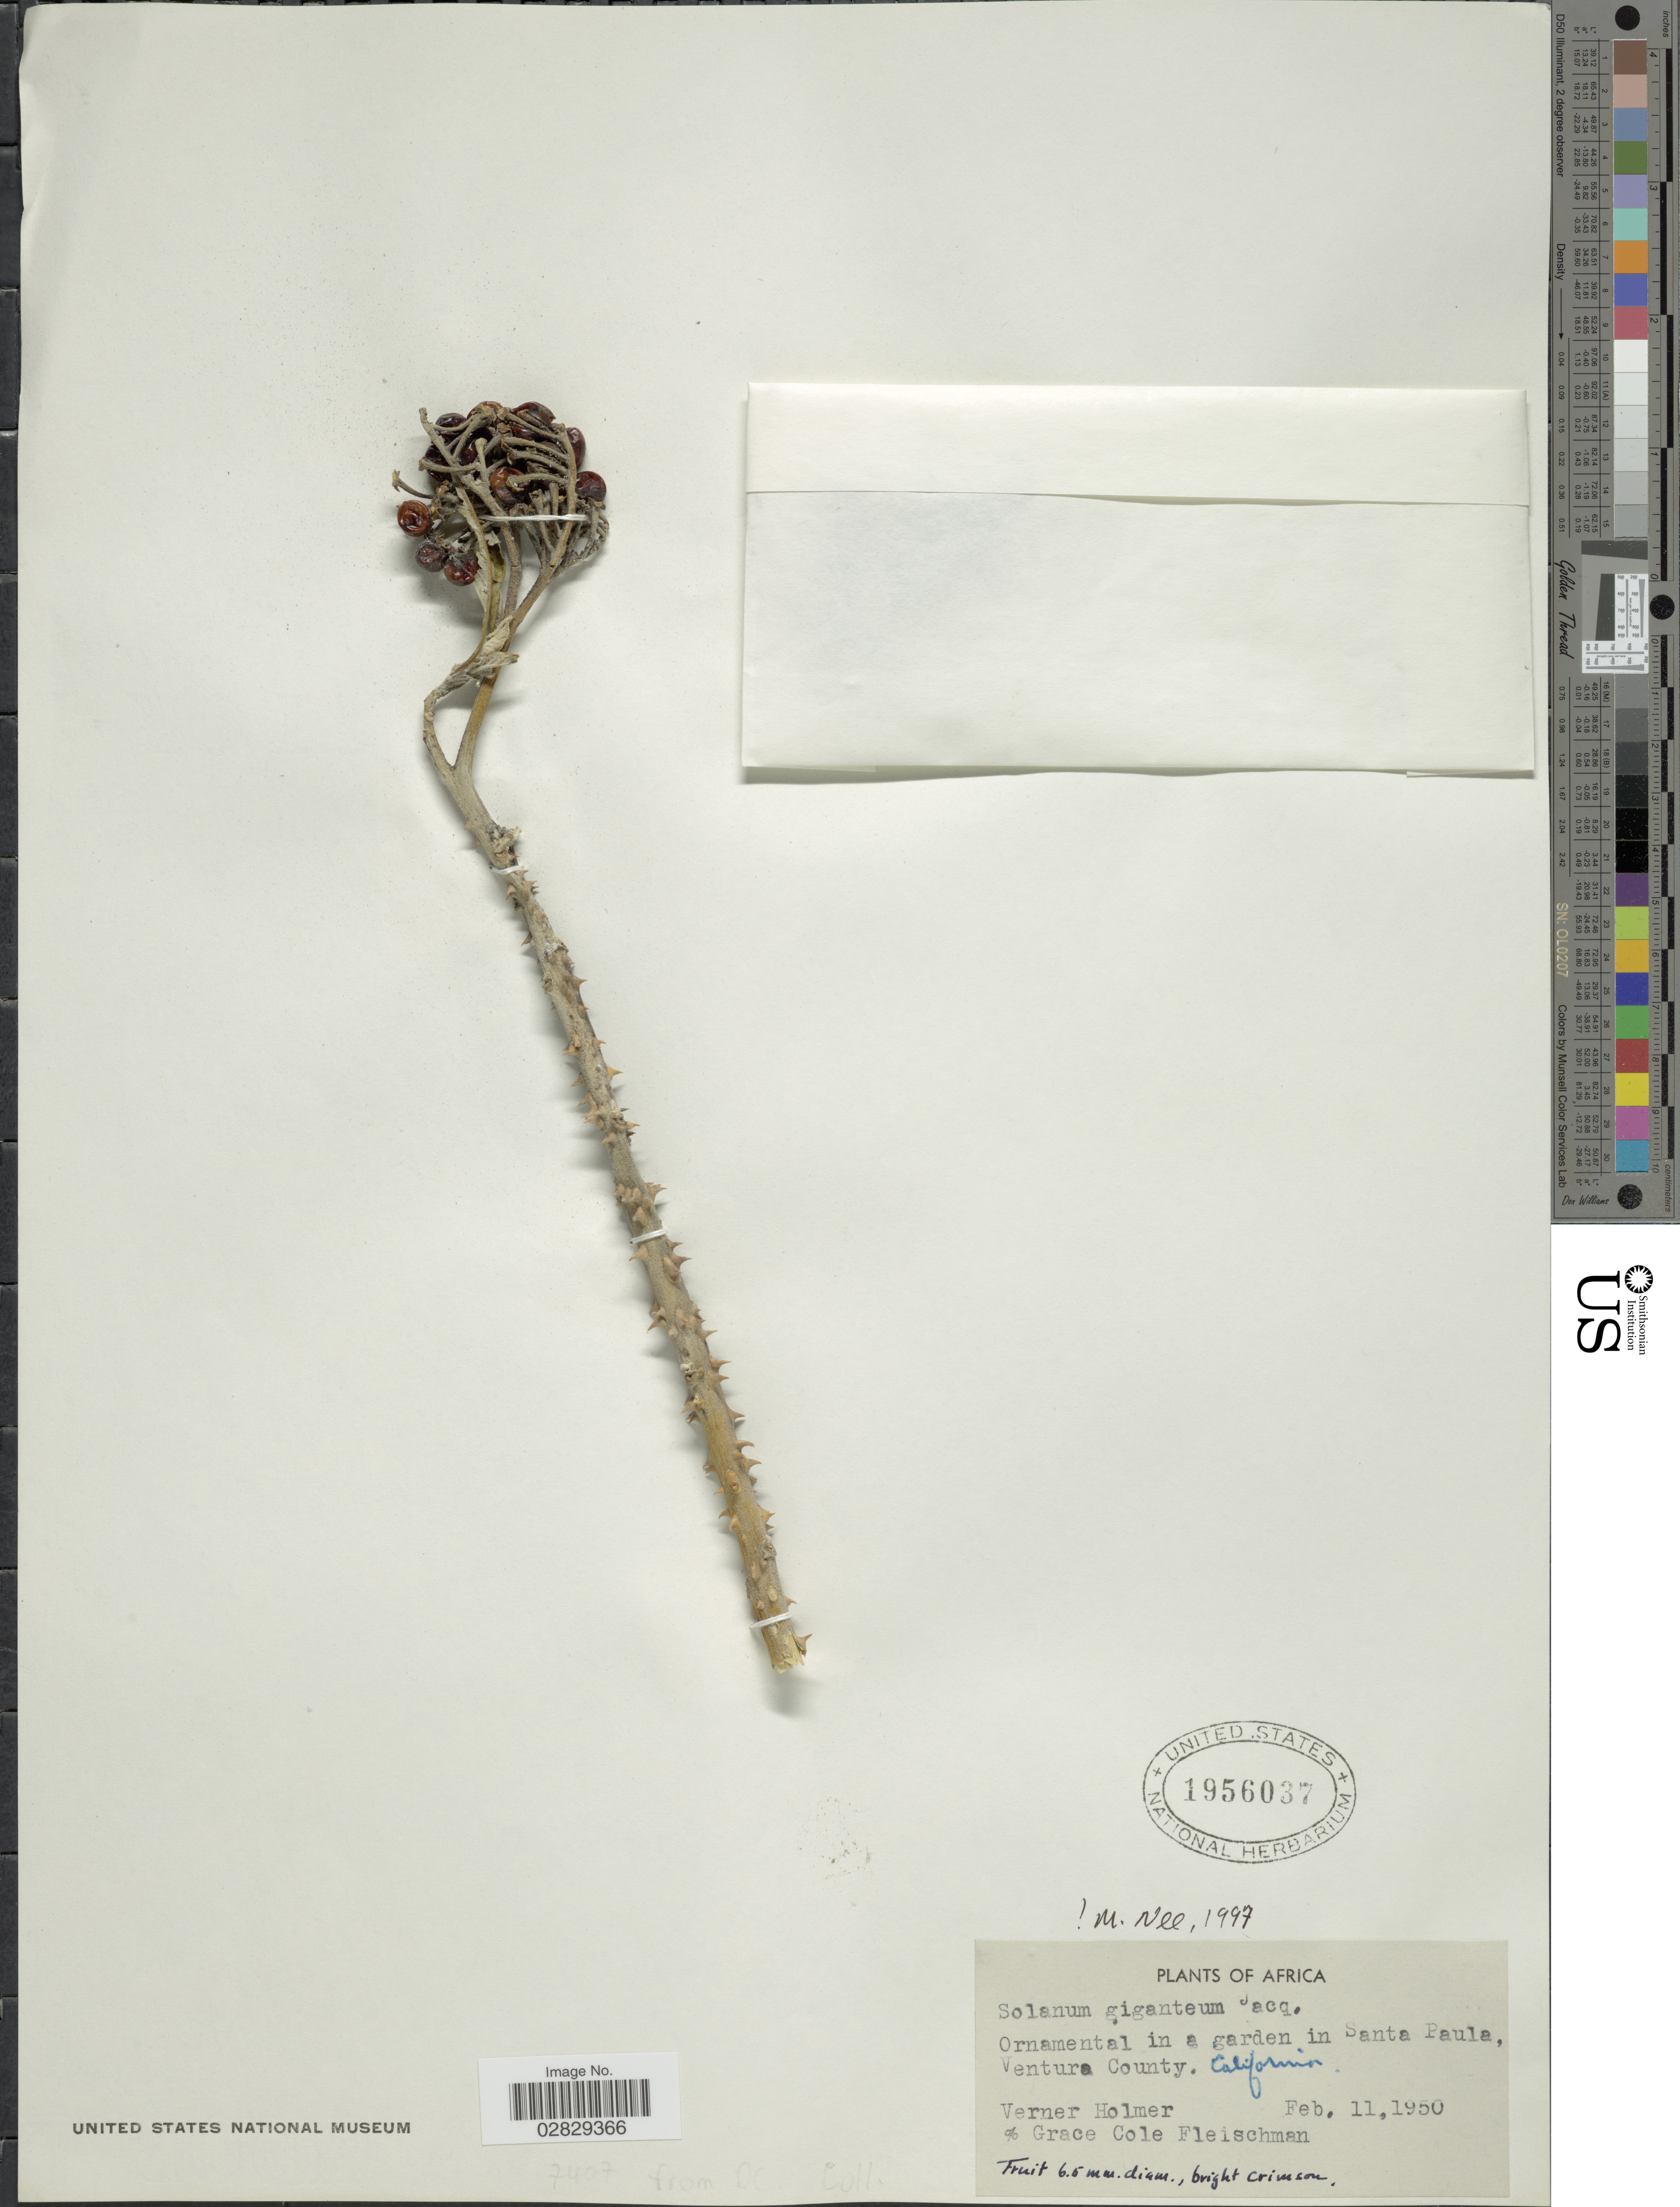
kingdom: Plantae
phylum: Tracheophyta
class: Magnoliopsida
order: Solanales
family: Solanaceae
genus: Solanum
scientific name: Solanum giganteum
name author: Jacq.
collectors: V. Holmer & G. Fleischman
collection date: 1950-02-11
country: United States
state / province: California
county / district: Ventura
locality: Ornamental in a garden in Santa Paula, Ventura County.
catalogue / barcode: US 1956037